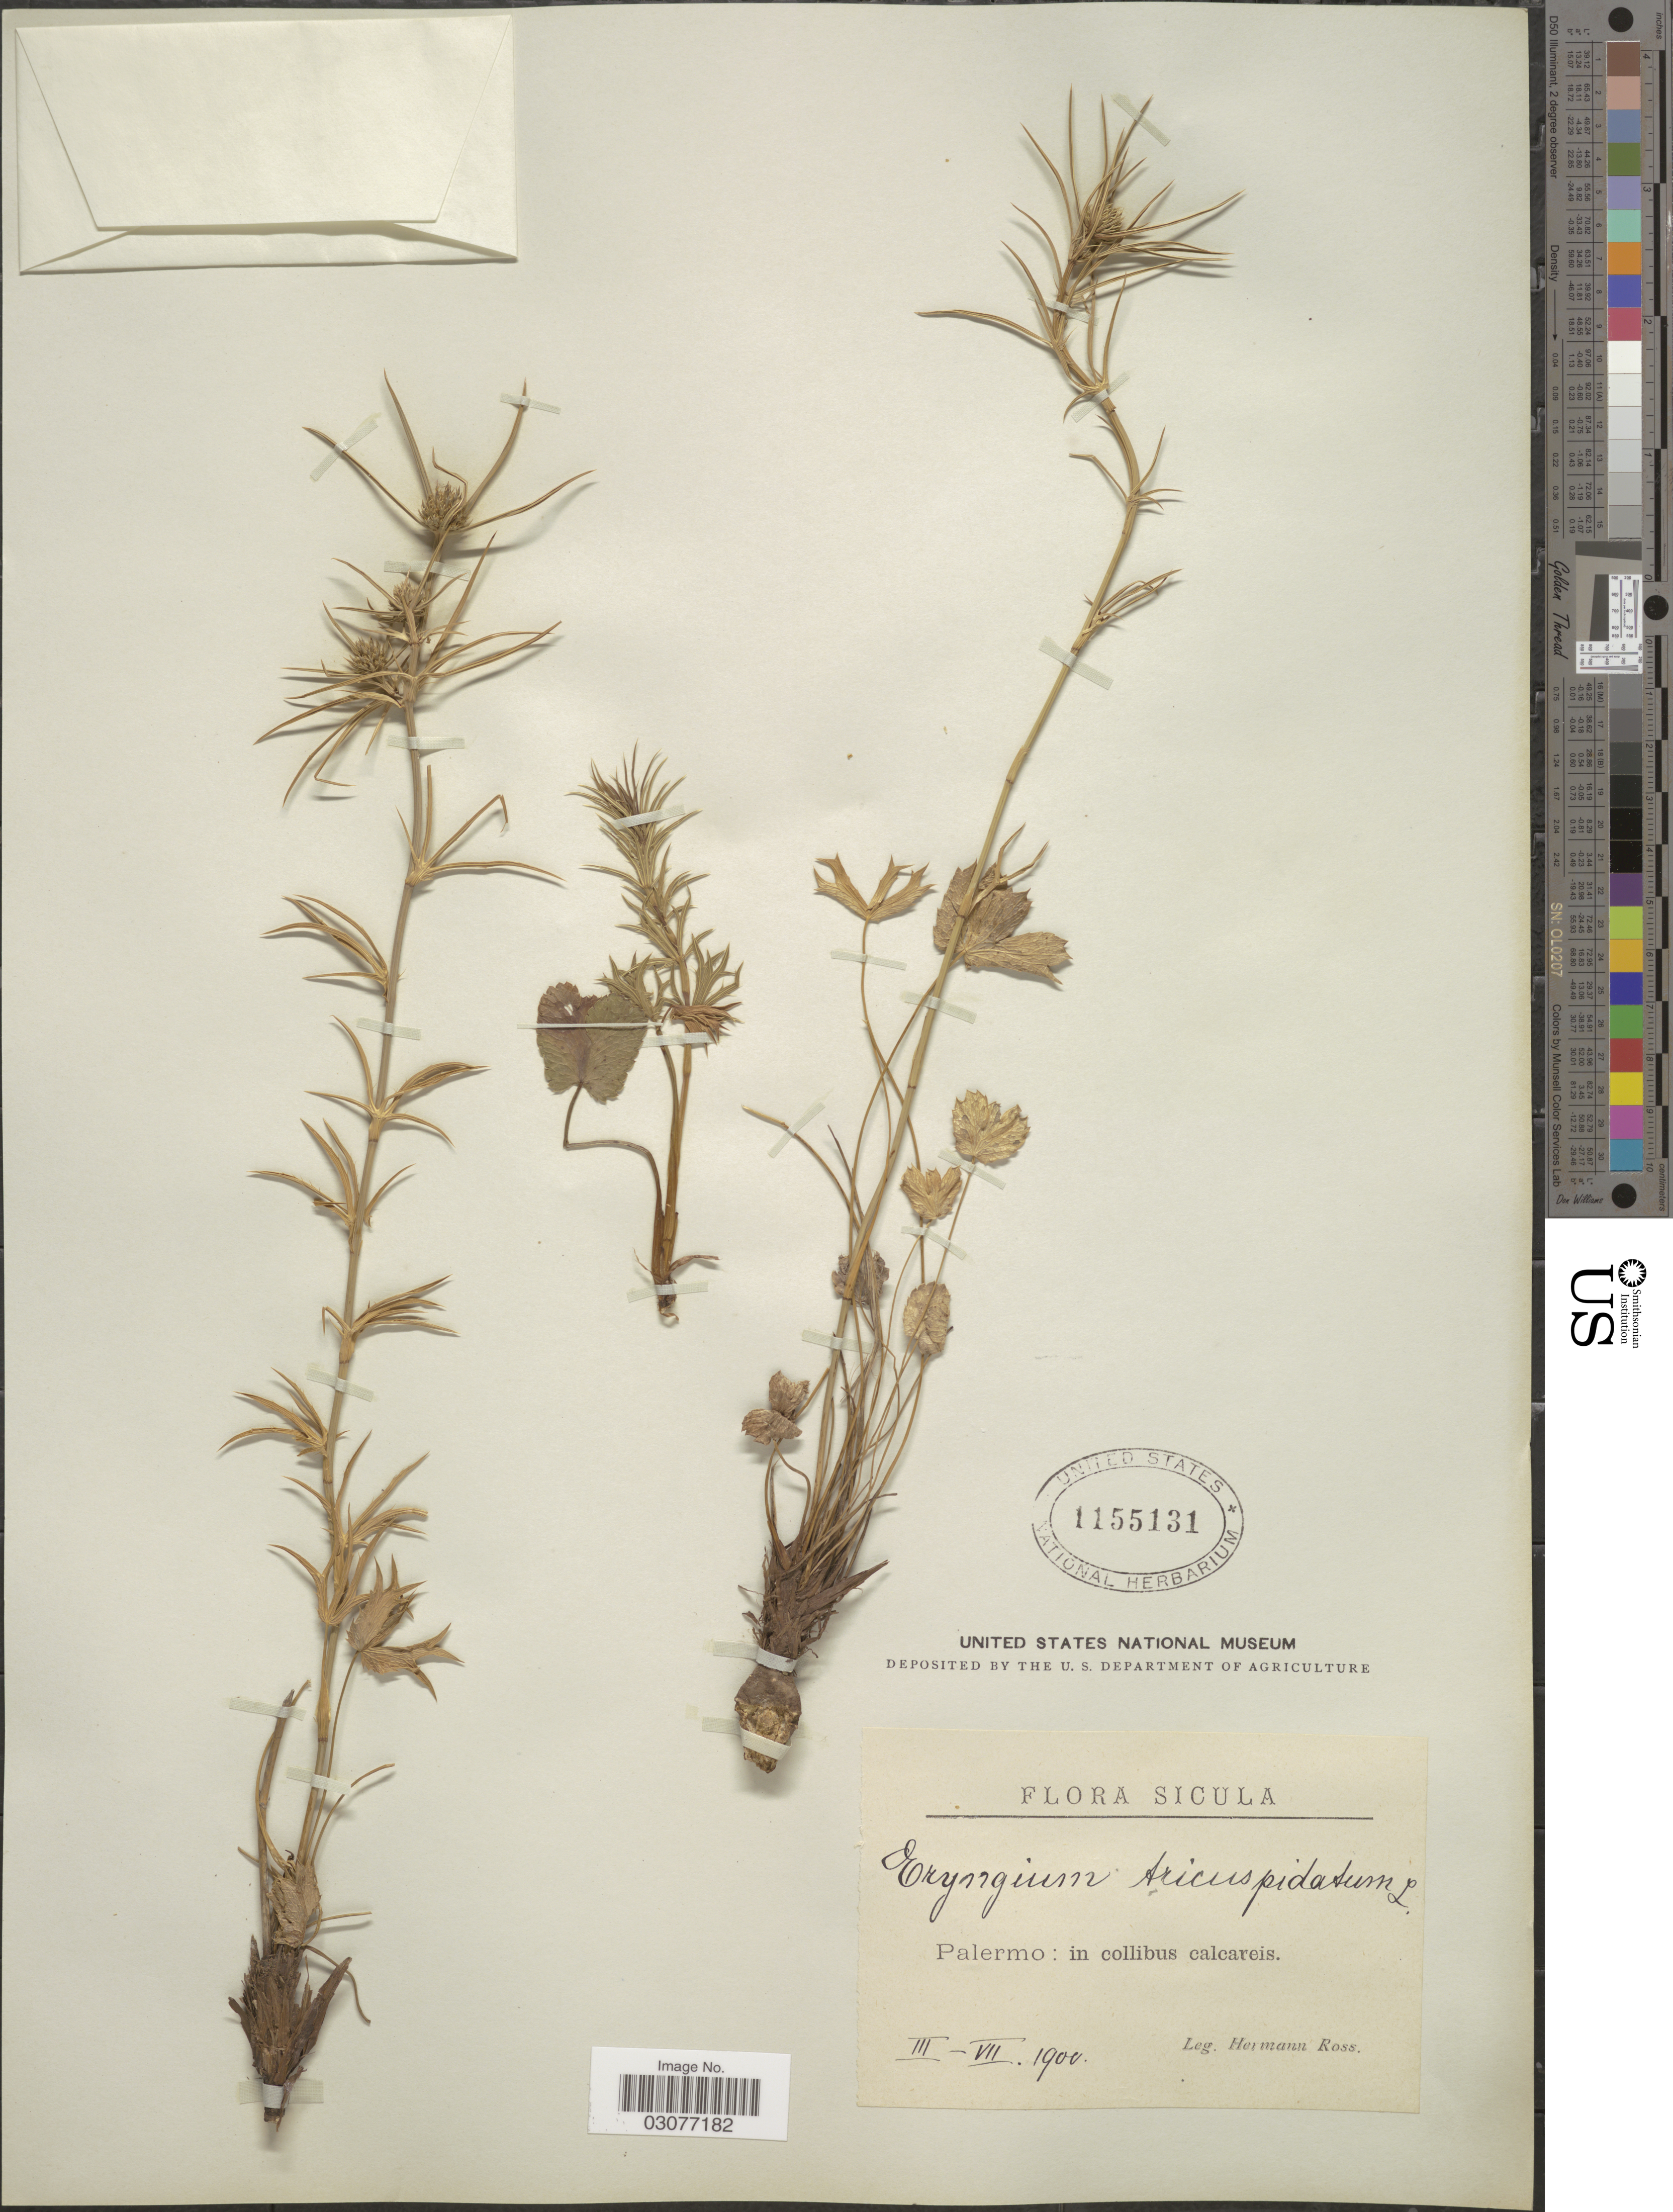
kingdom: Plantae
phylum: Tracheophyta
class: Magnoliopsida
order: Apiales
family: Apiaceae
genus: Eryngium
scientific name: Eryngium tricuspidatum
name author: L.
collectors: H. Ross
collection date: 1900-03/1900-07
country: Italy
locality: Sicula. Palermo.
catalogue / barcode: US 1155131